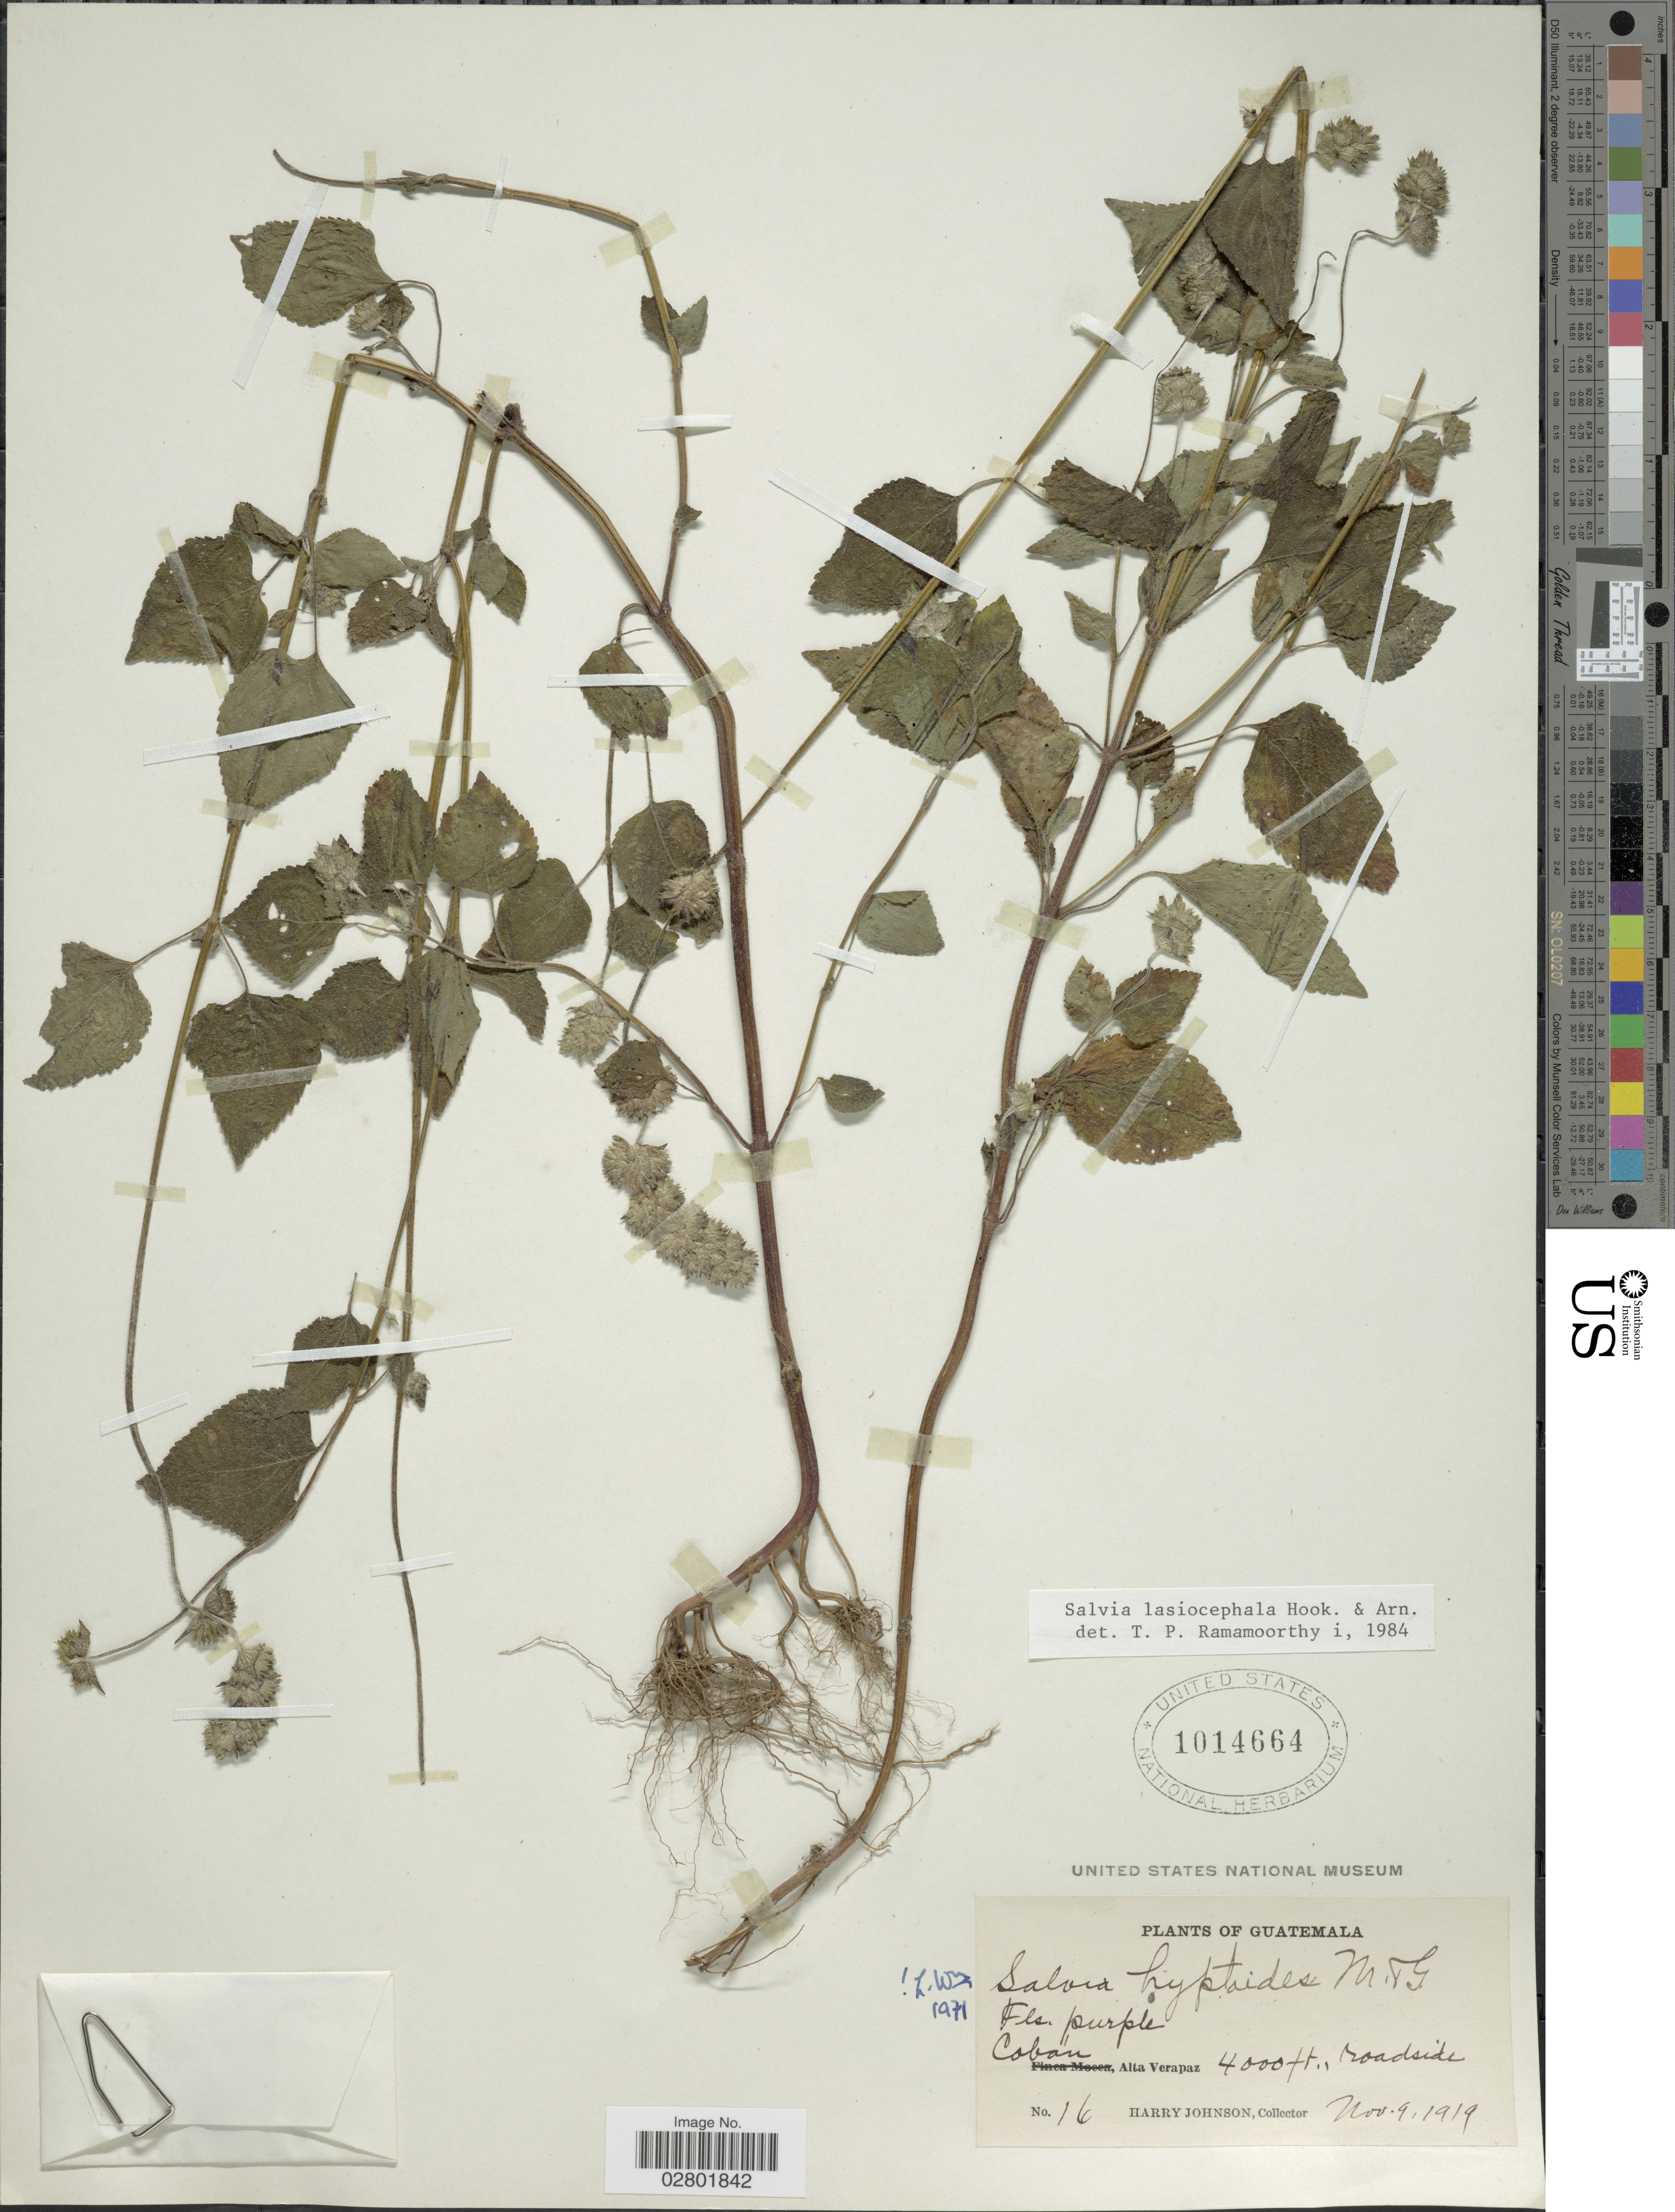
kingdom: Plantae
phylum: Tracheophyta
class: Magnoliopsida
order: Lamiales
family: Lamiaceae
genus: Salvia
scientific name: Salvia lasiocephala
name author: Hook. & Arn.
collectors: H. Johnson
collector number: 16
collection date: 1919-11-09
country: Guatemala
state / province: Alta Verapaz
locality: Coban, Alta Verapaz.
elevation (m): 1219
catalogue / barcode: US 1014664